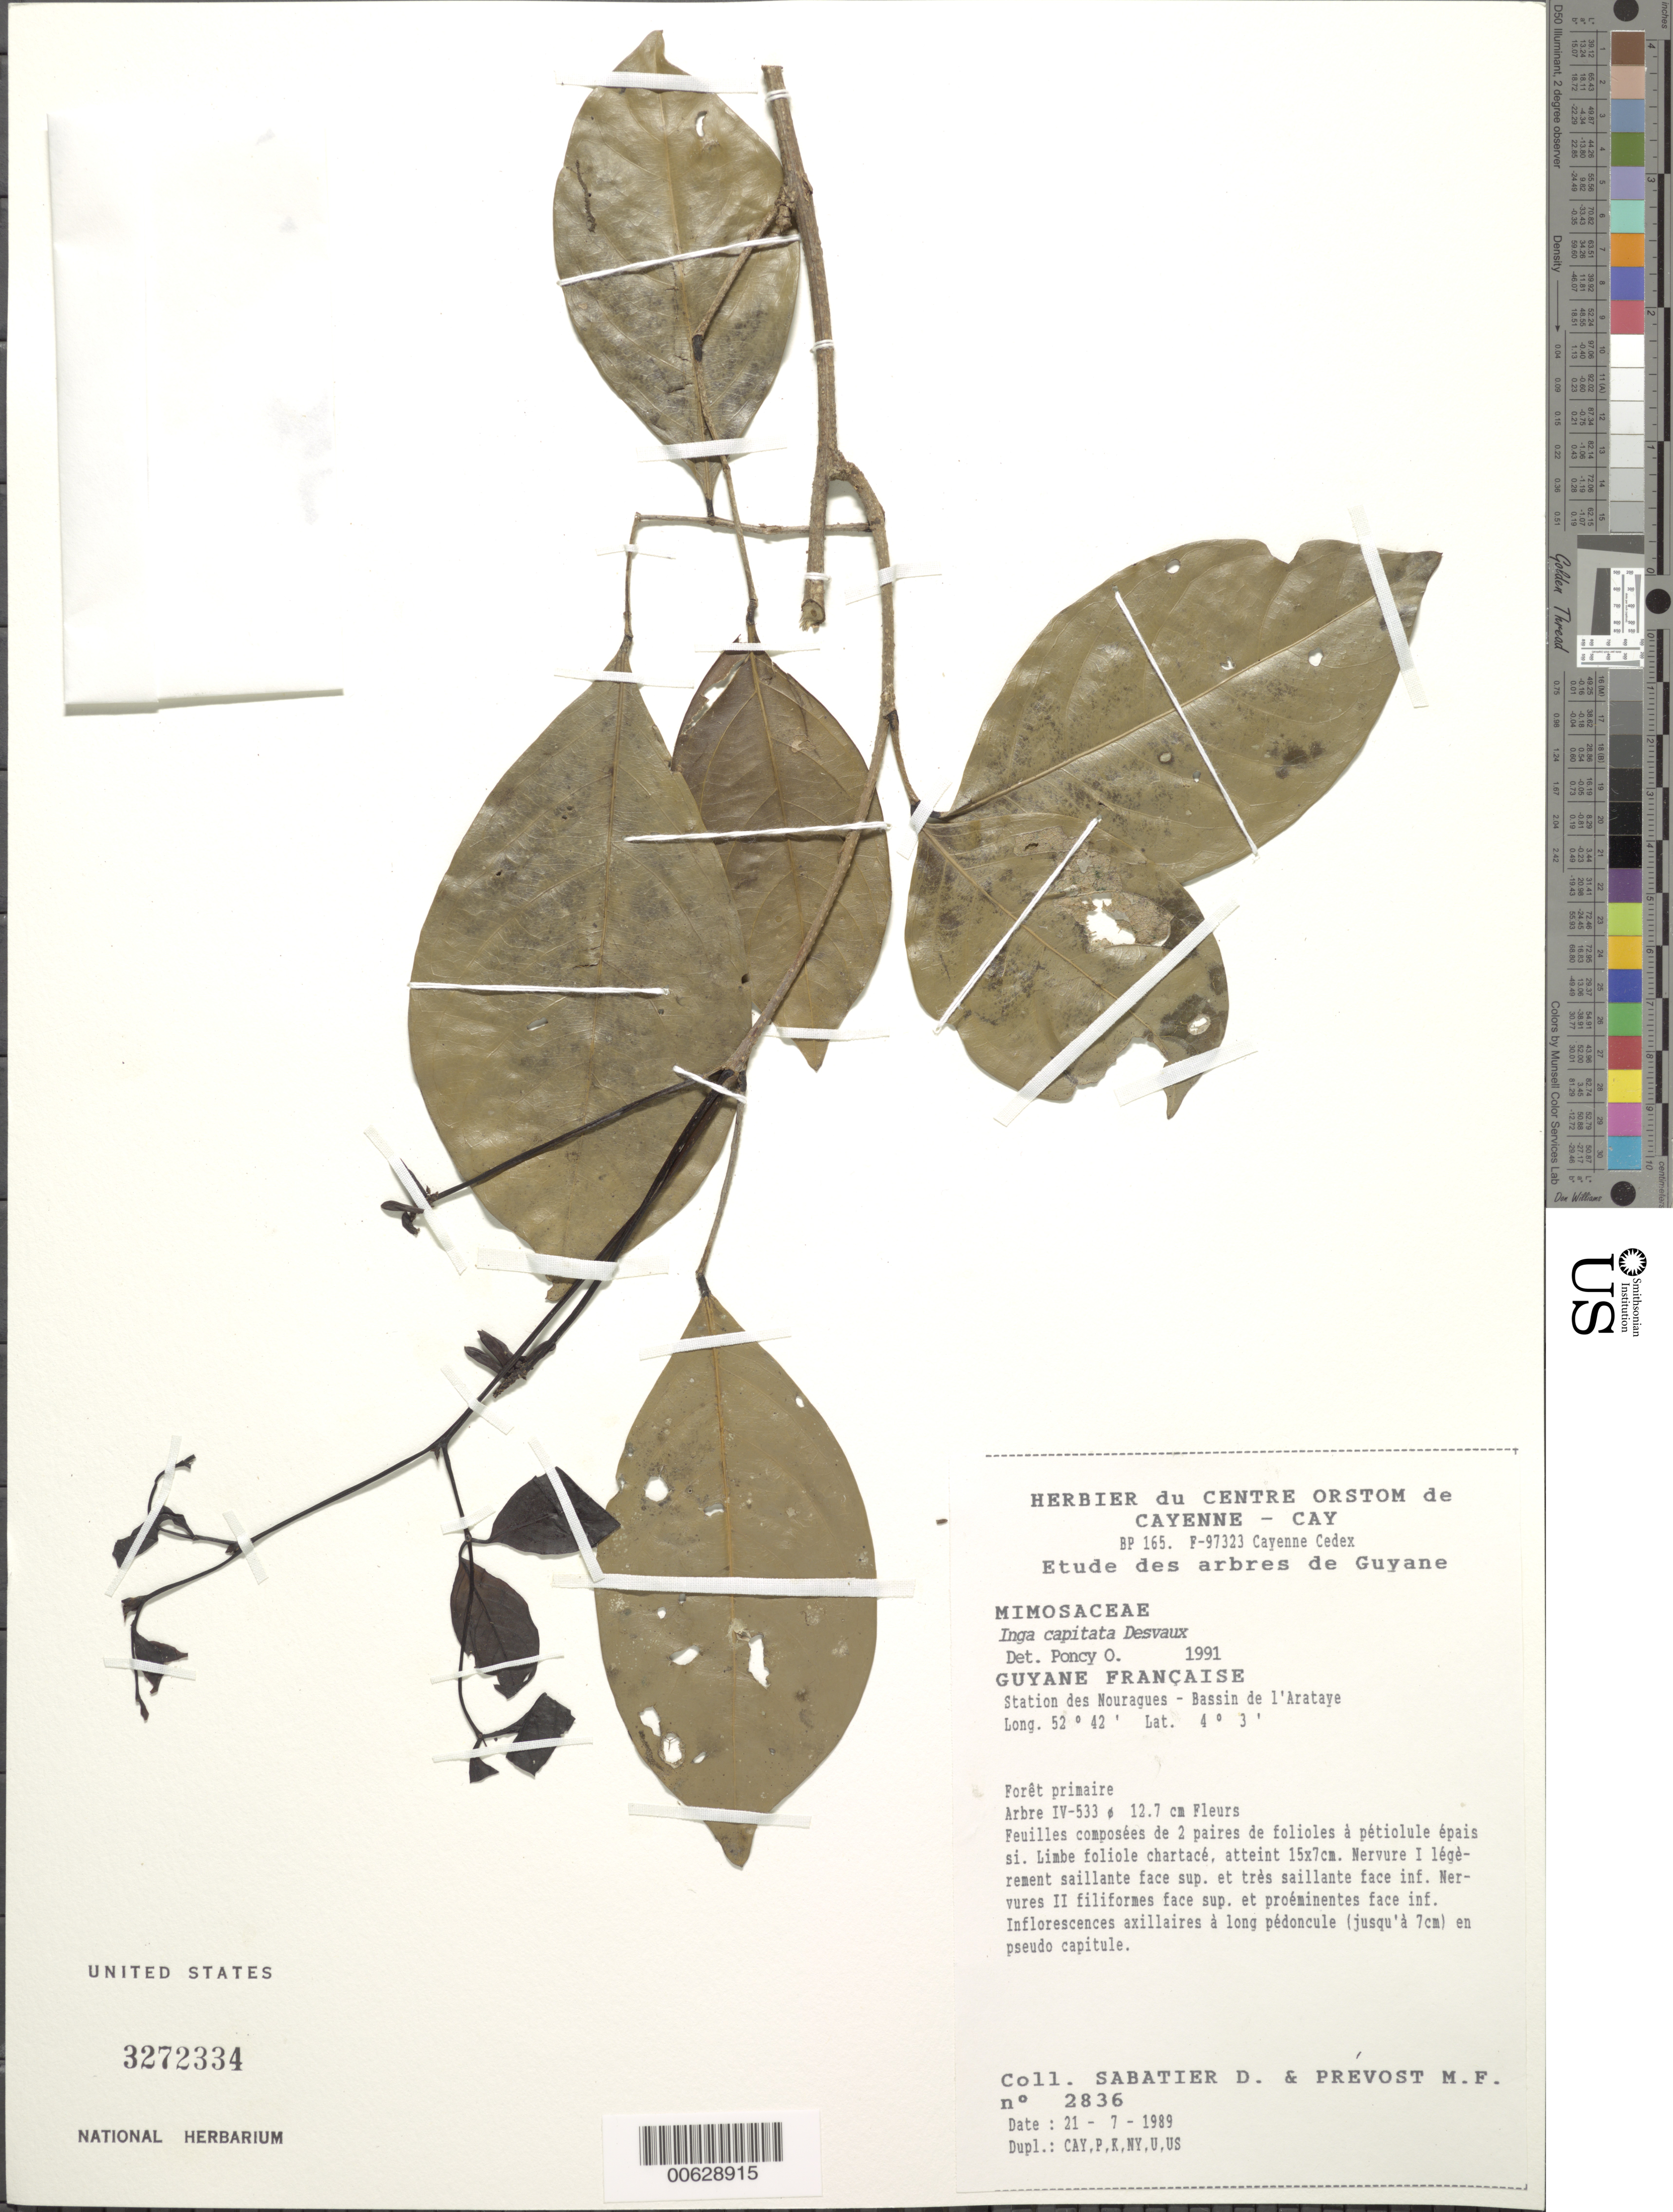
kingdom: Plantae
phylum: Tracheophyta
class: Magnoliopsida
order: Fabales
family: Fabaceae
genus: Inga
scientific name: Inga capitata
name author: Desv.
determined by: Poncy, O.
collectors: D. Sabatier & M.-F. Prévost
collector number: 2836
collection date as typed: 21-Jul-89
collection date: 1989-07-21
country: French Guiana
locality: Station des Nouragues, Bassin de l'Approuague, Arataye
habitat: Primary forest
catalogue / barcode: US 3272334